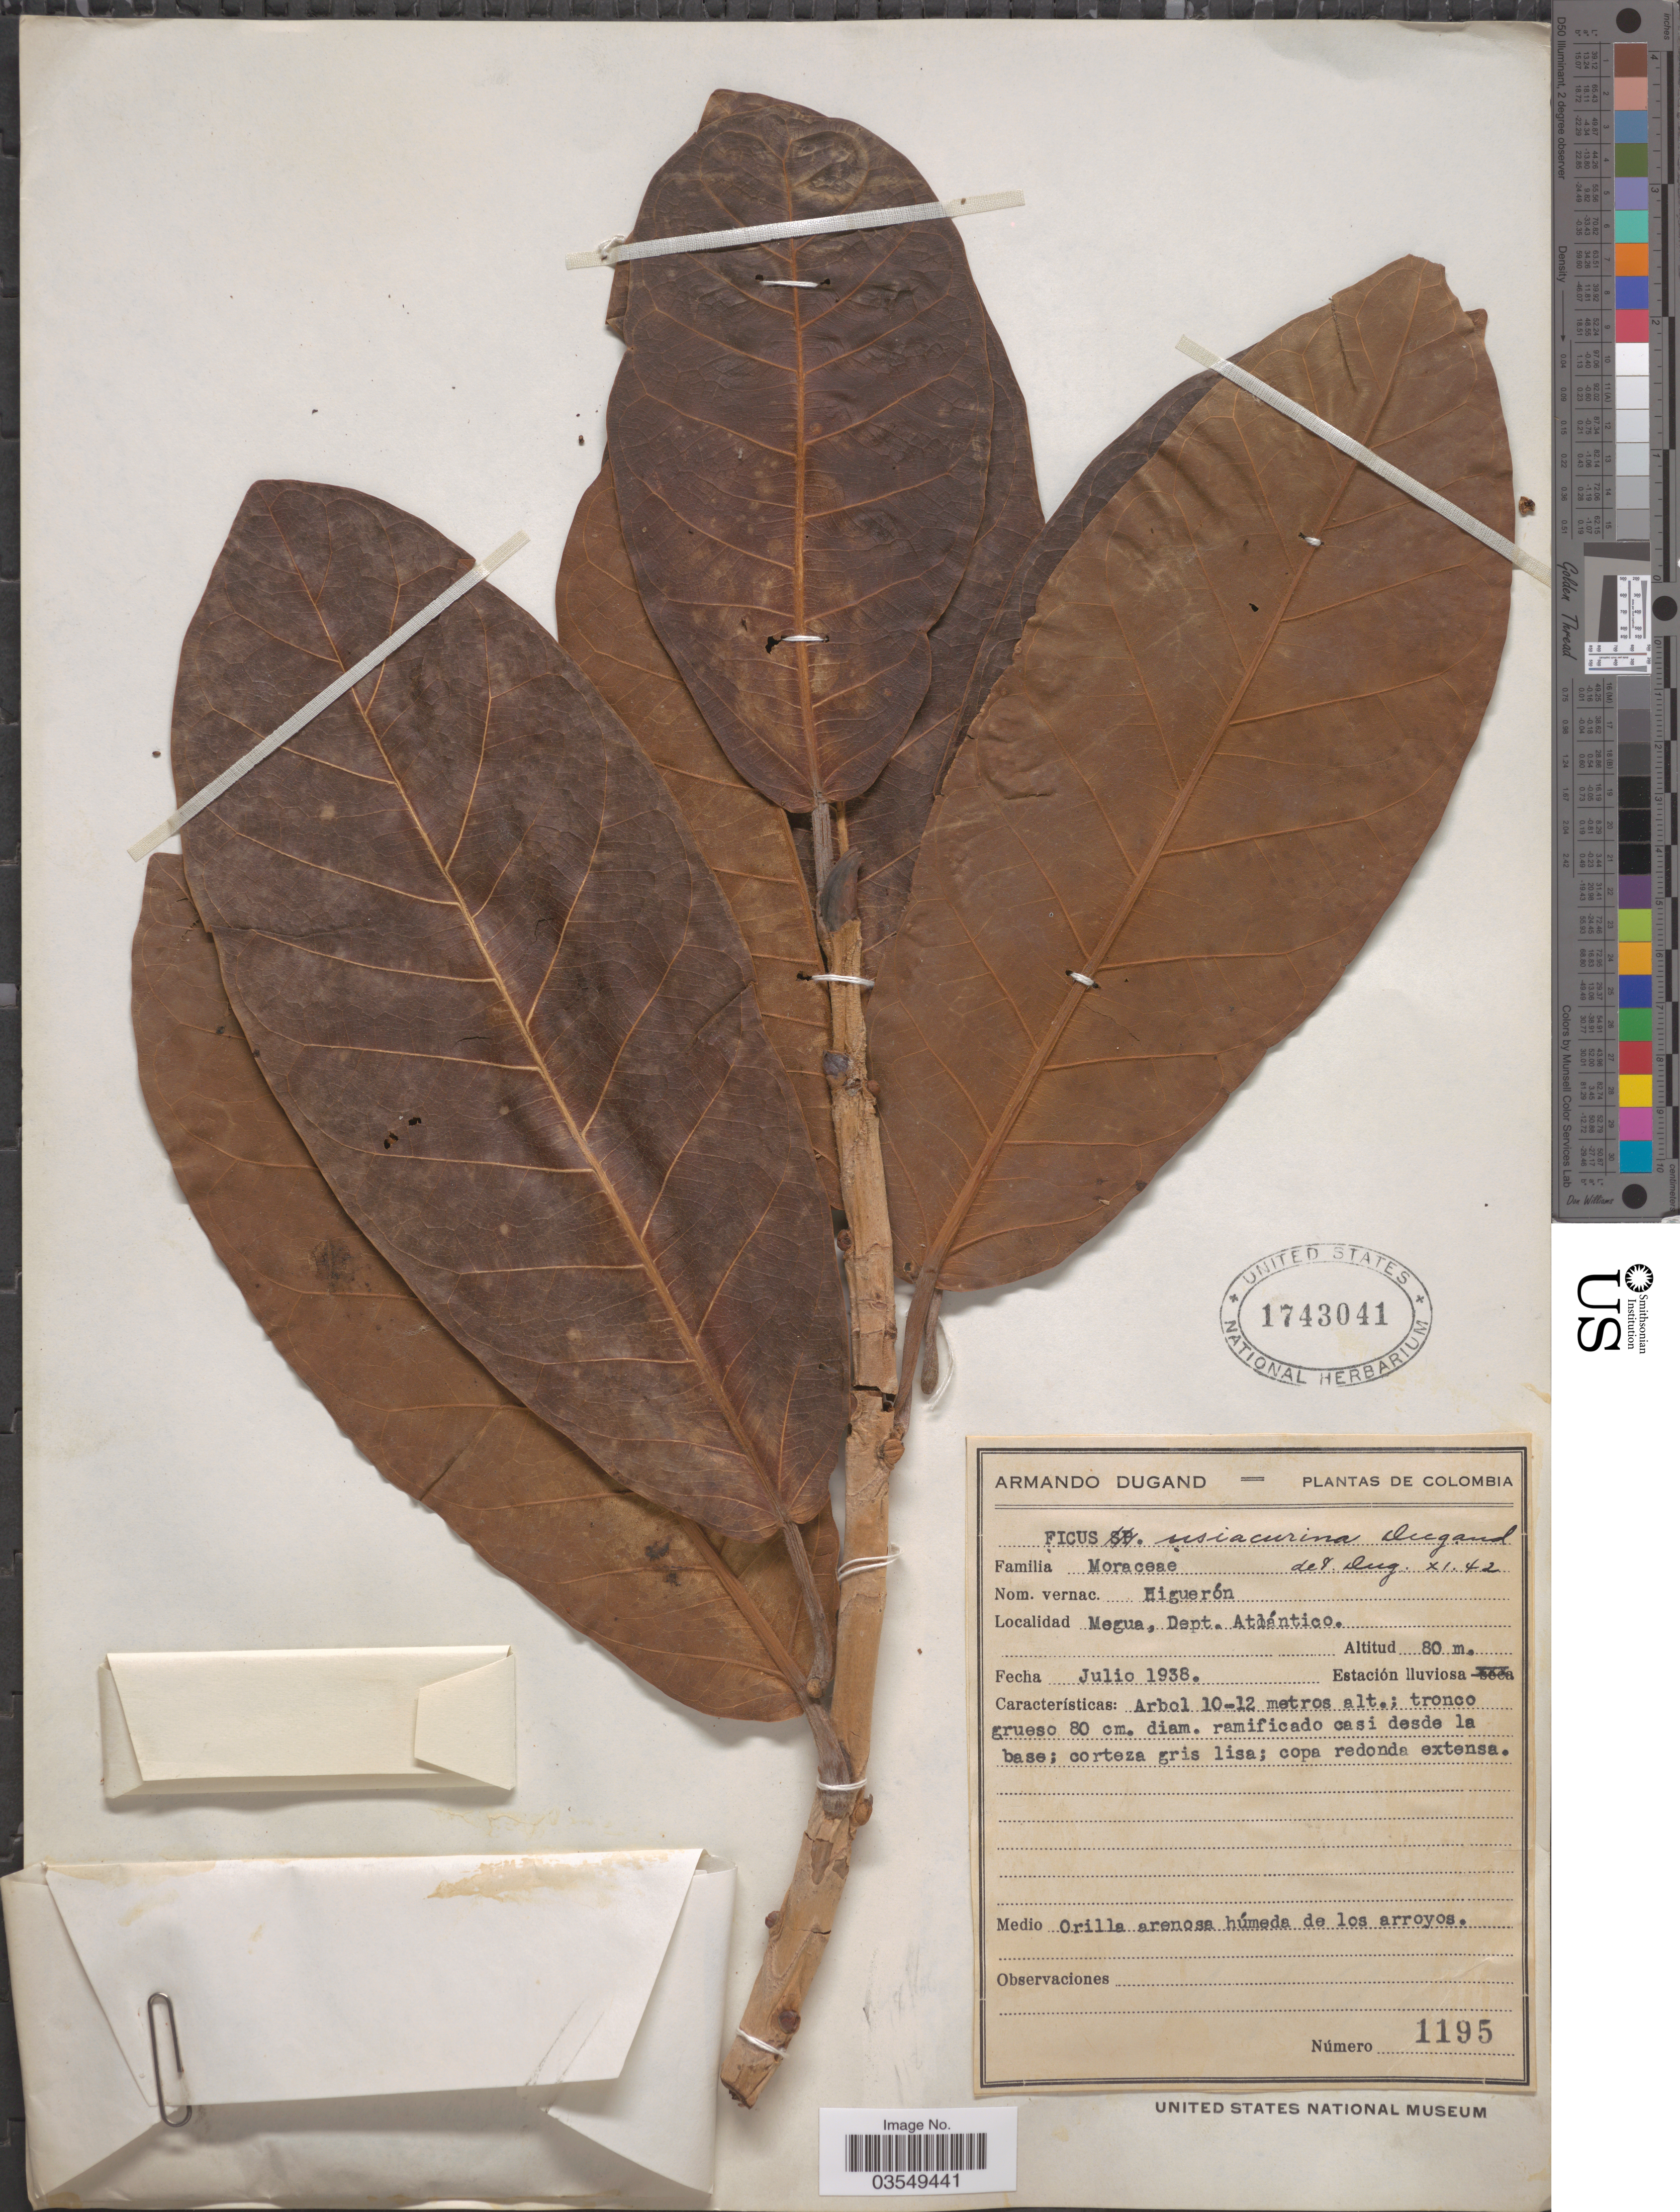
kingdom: Plantae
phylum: Tracheophyta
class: Magnoliopsida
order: Rosales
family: Moraceae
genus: Ficus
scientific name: Ficus usiacurina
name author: Dugand G.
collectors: A. Dugand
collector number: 1195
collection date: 1938-07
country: Colombia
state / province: Atlántico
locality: Megua, Dept. Atlántico.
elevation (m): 80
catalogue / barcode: US 1743041